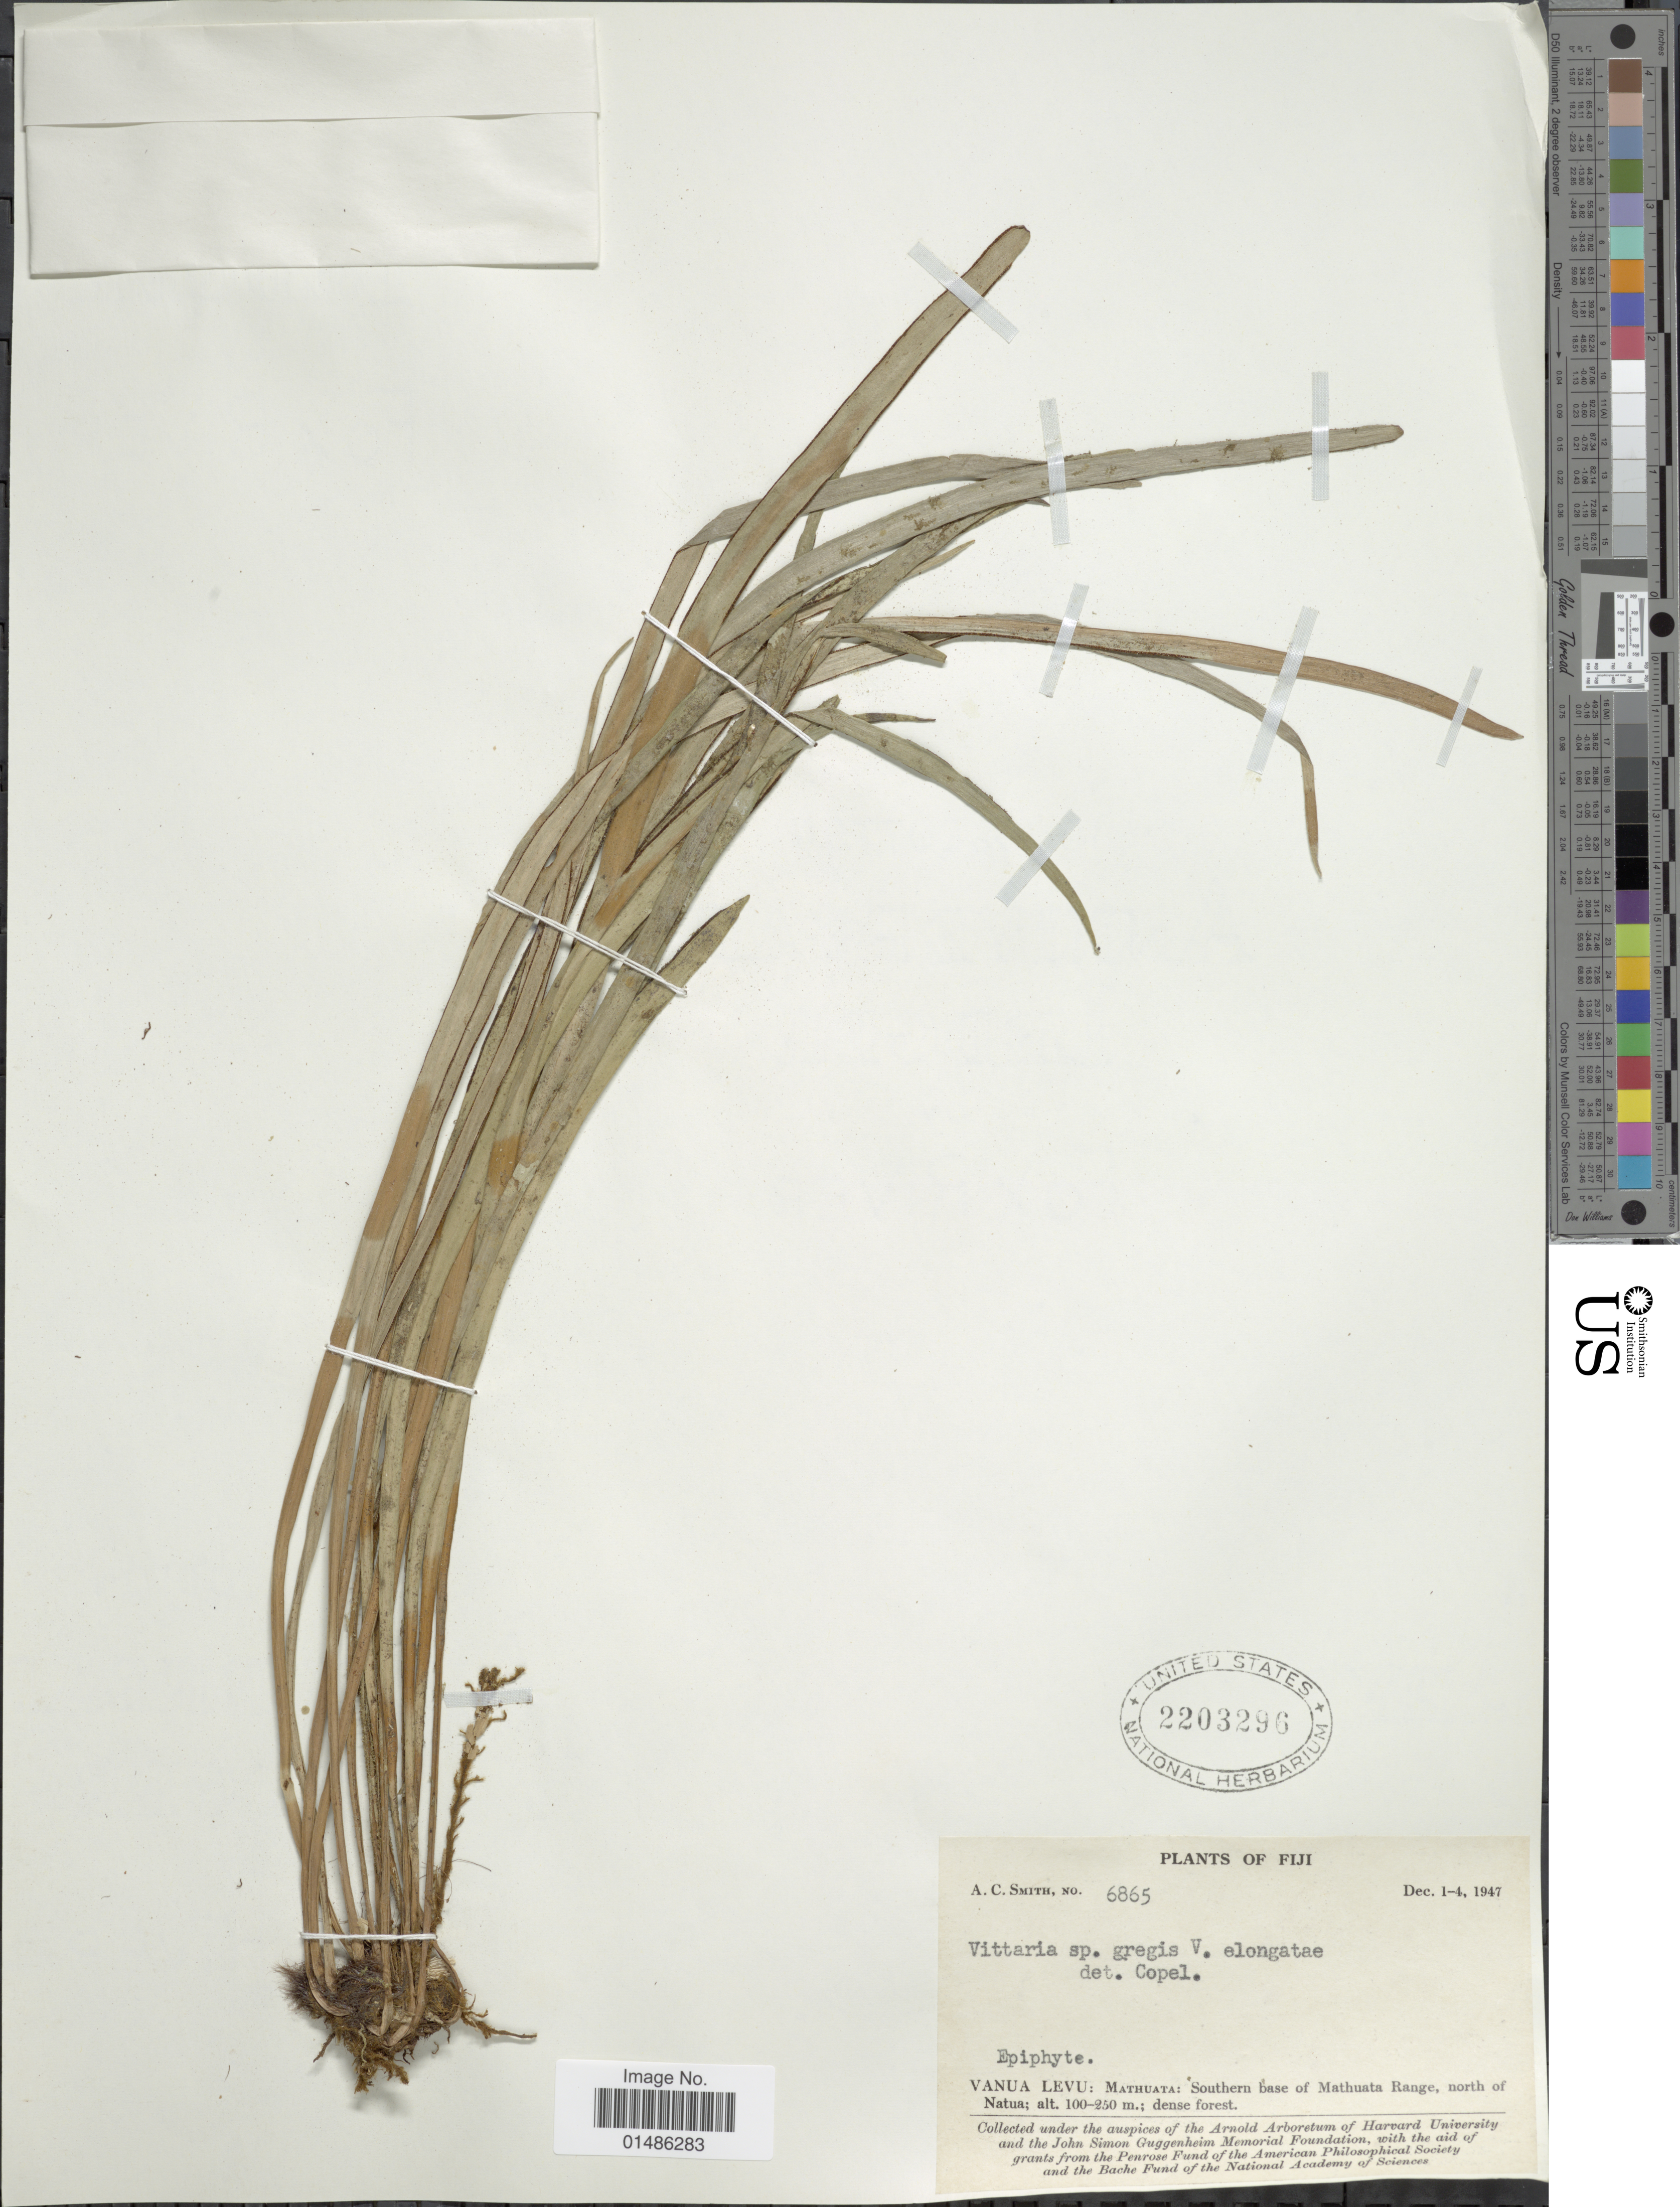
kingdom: Plantae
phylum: Tracheophyta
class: Polypodiopsida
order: Polypodiales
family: Pteridaceae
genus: Haplopteris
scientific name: Haplopteris elongata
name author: (Sw.) Crane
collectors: A. C. Smith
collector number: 6865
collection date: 1947-12-01/1947-12-04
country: Fiji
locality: Vanua Levu: Mathuata: Southern base of Mathuata Range, north of Natua.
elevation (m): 100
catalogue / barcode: US 2203296